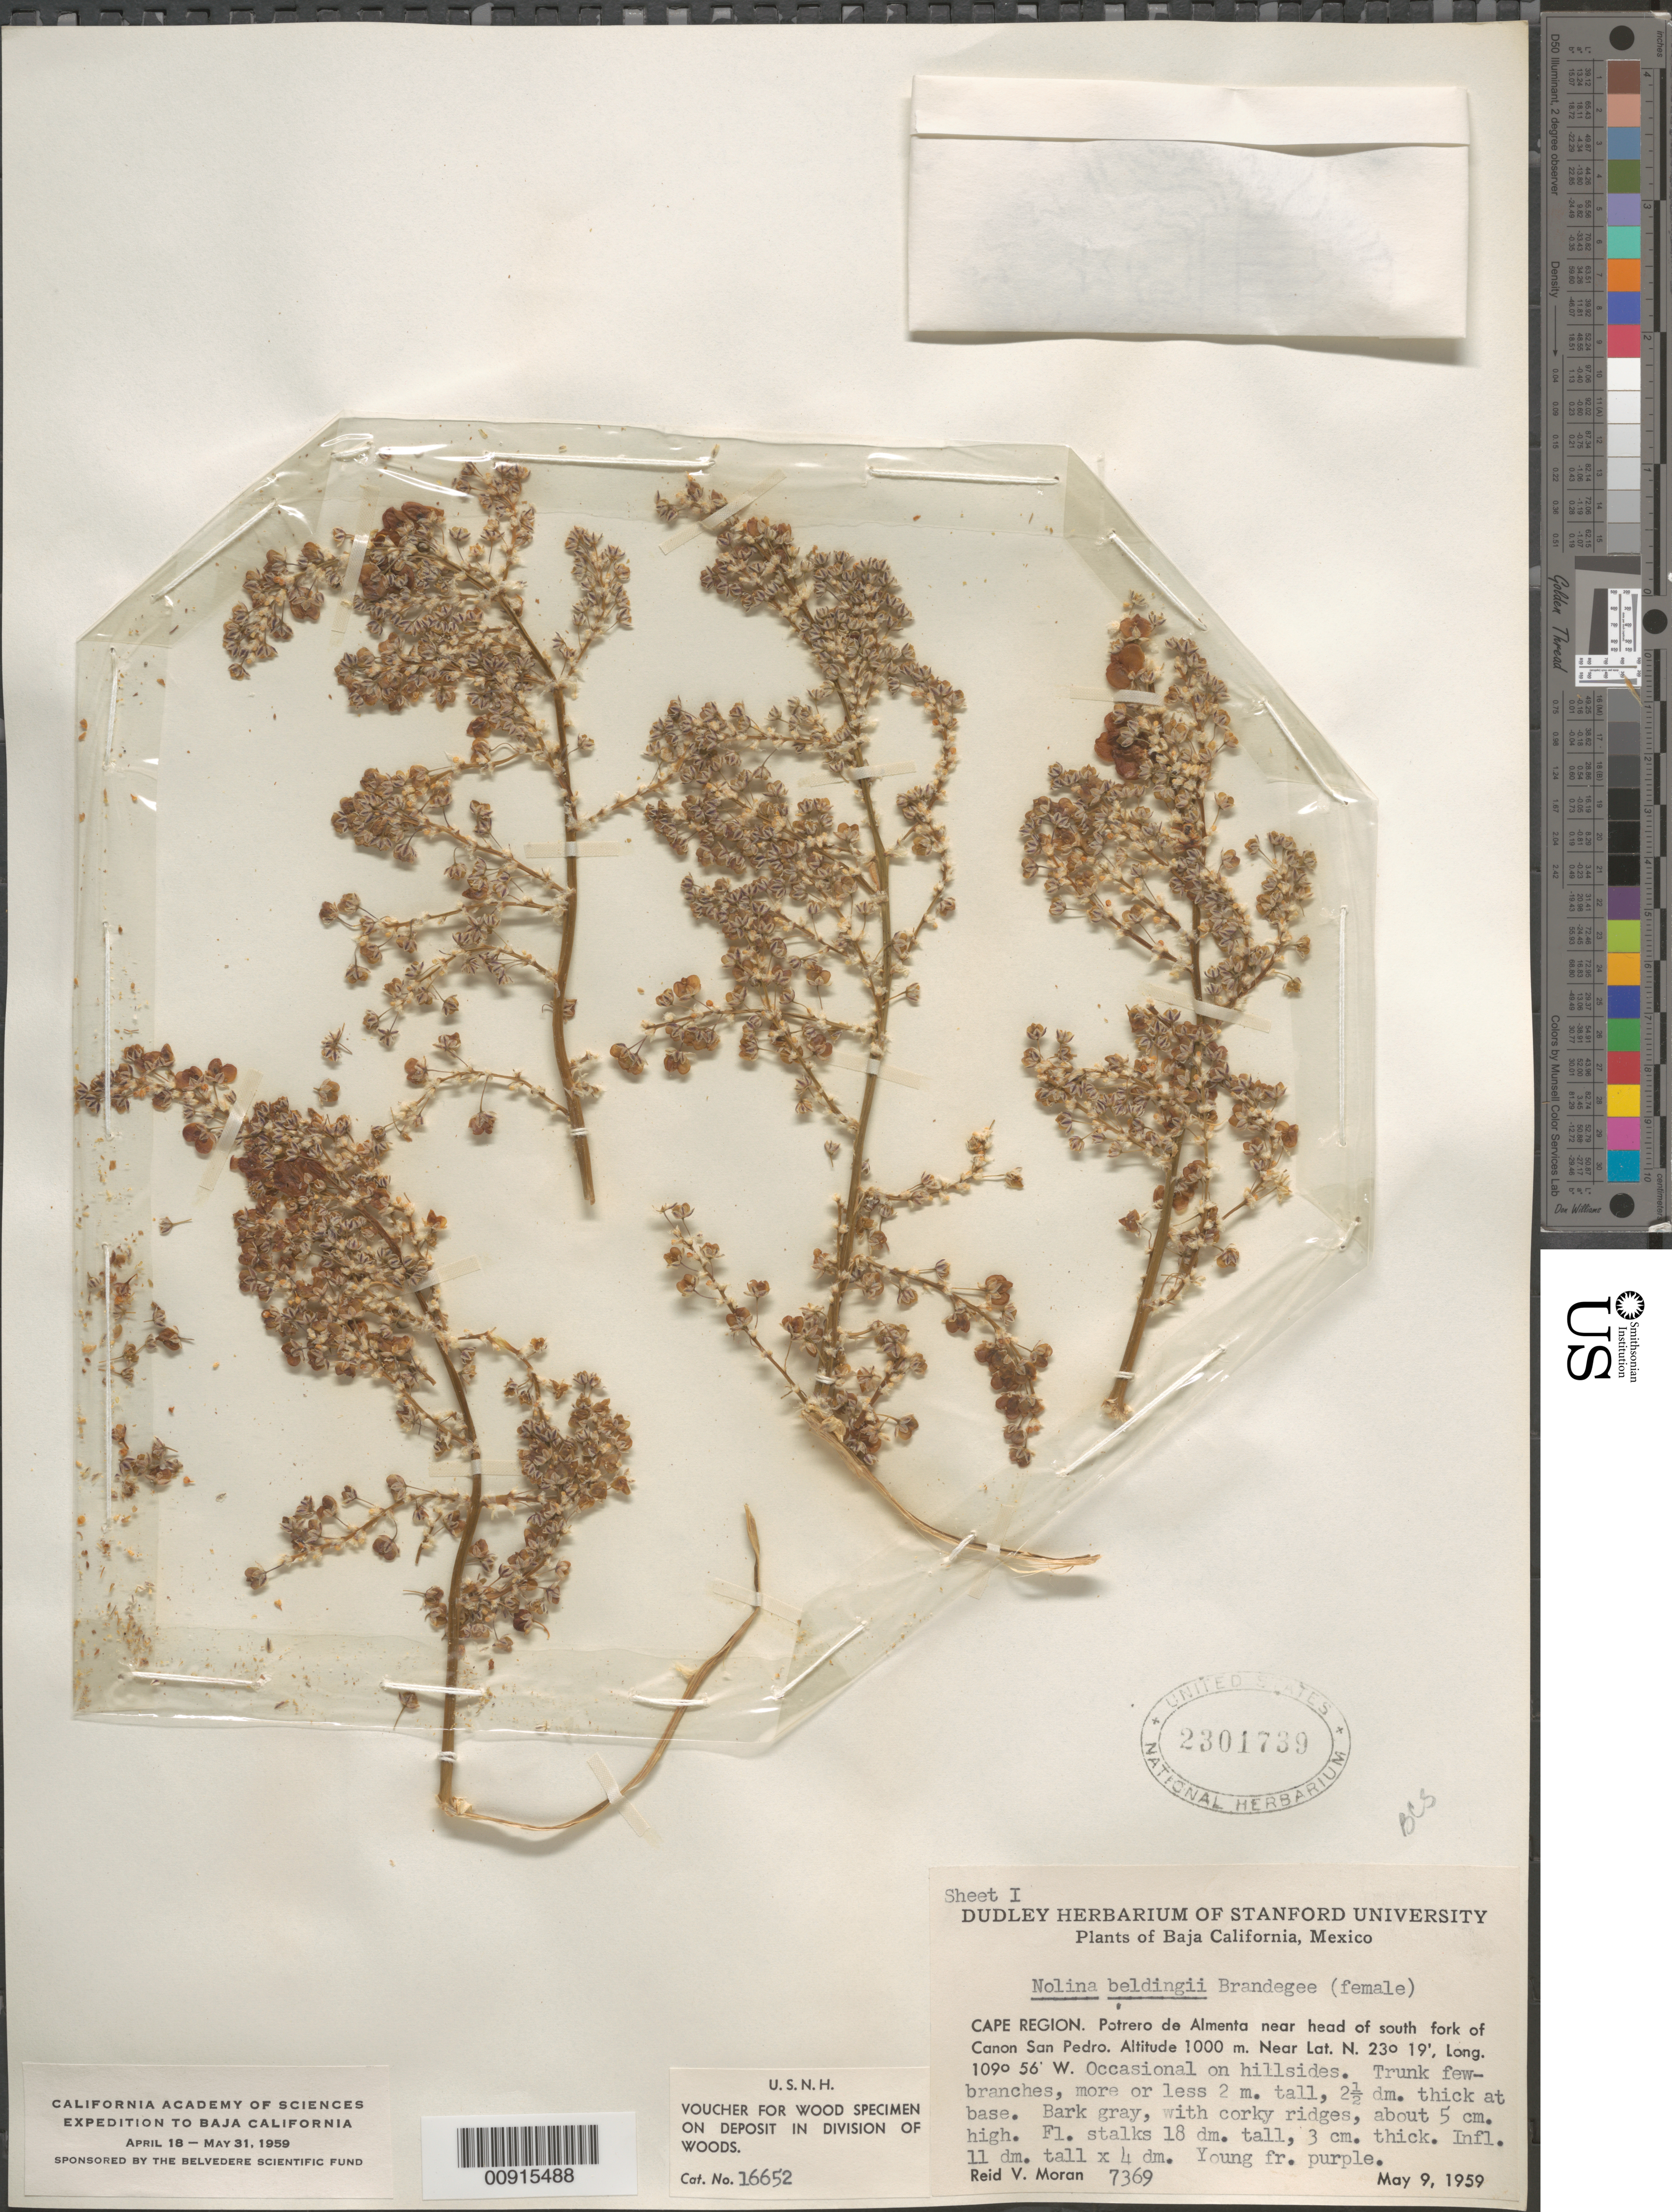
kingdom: Plantae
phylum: Tracheophyta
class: Liliopsida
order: Asparagales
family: Asparagaceae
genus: Nolina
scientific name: Nolina beldingii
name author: Brandegee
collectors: R. V. Moran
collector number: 7369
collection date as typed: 09 May 1959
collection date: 1959-05-09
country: Mexico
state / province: Baja California Sur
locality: Cape Region: Potrero de Almenta near head of south fork of Cañon San Pedro. Baja California.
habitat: Occasional on hillsides.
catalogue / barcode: US 2301739